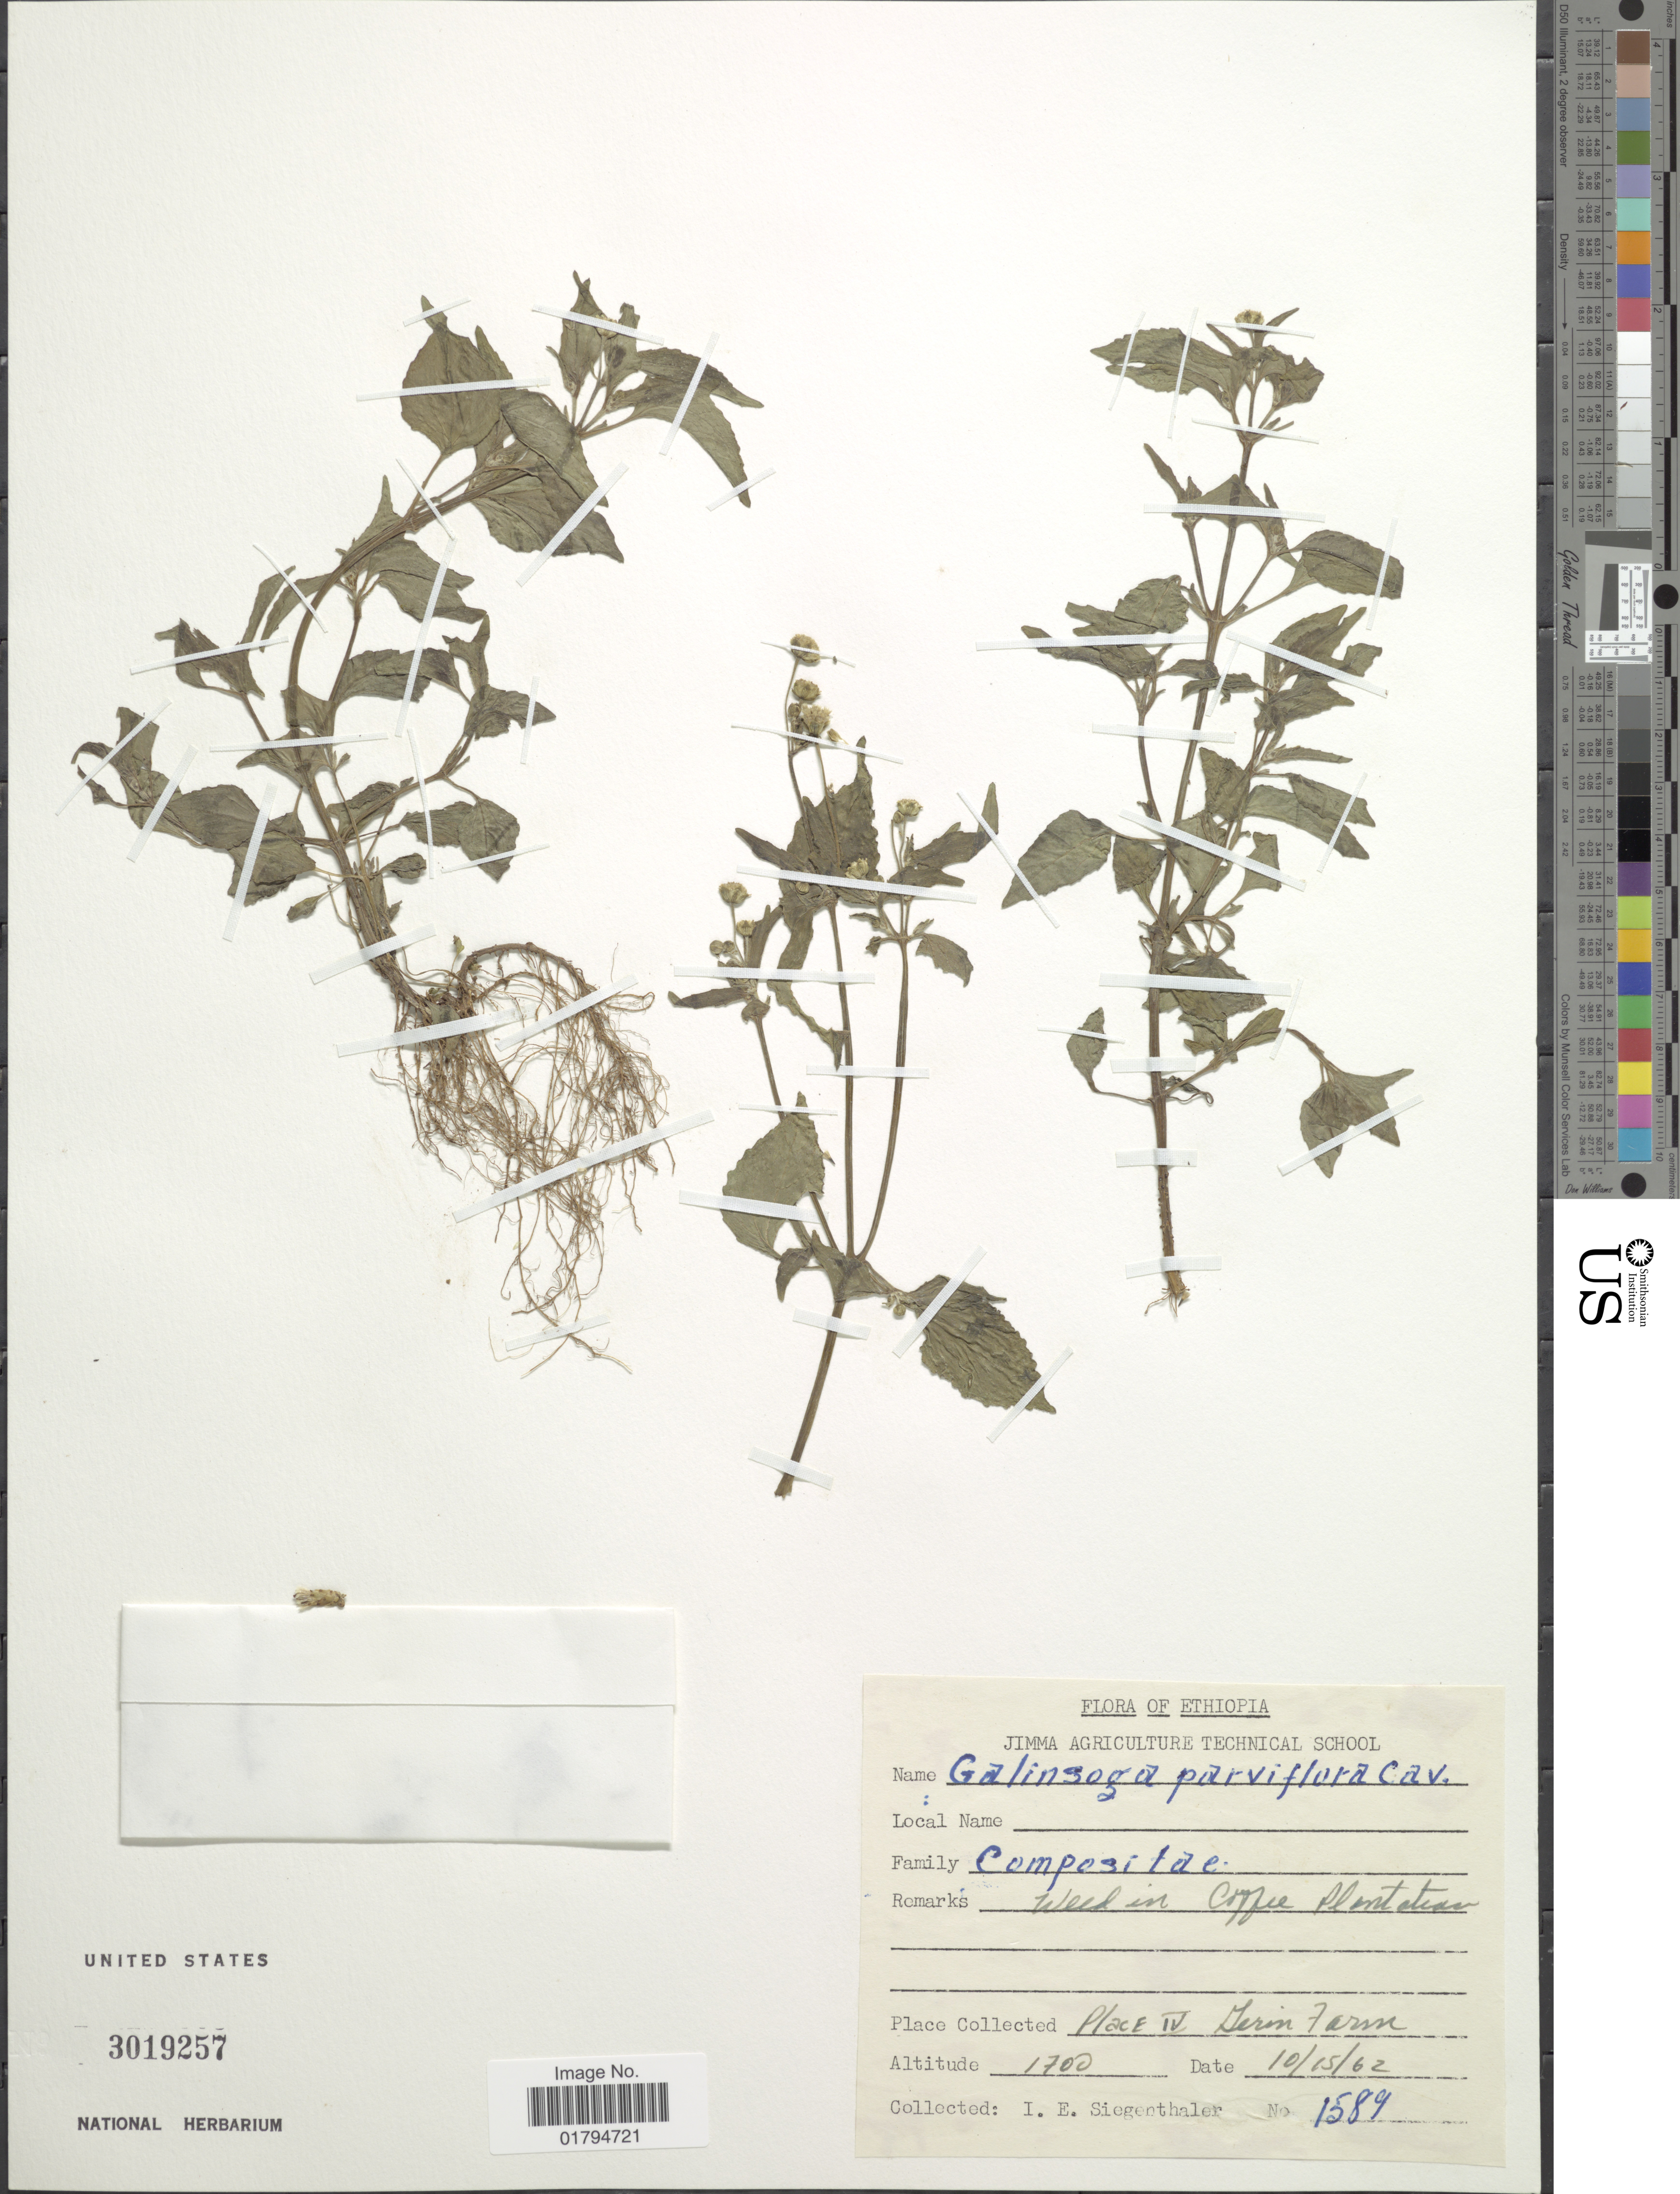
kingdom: Plantae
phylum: Tracheophyta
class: Magnoliopsida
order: Asterales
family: Asteraceae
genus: Galinsoga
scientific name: Galinsoga parviflora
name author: Cav.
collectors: I. Siegenthaler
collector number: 1589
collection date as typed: Transcribed d/m/y: 15/10/62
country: Ethiopia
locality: Place IV Teron [interpreted] Farm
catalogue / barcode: US 31019257